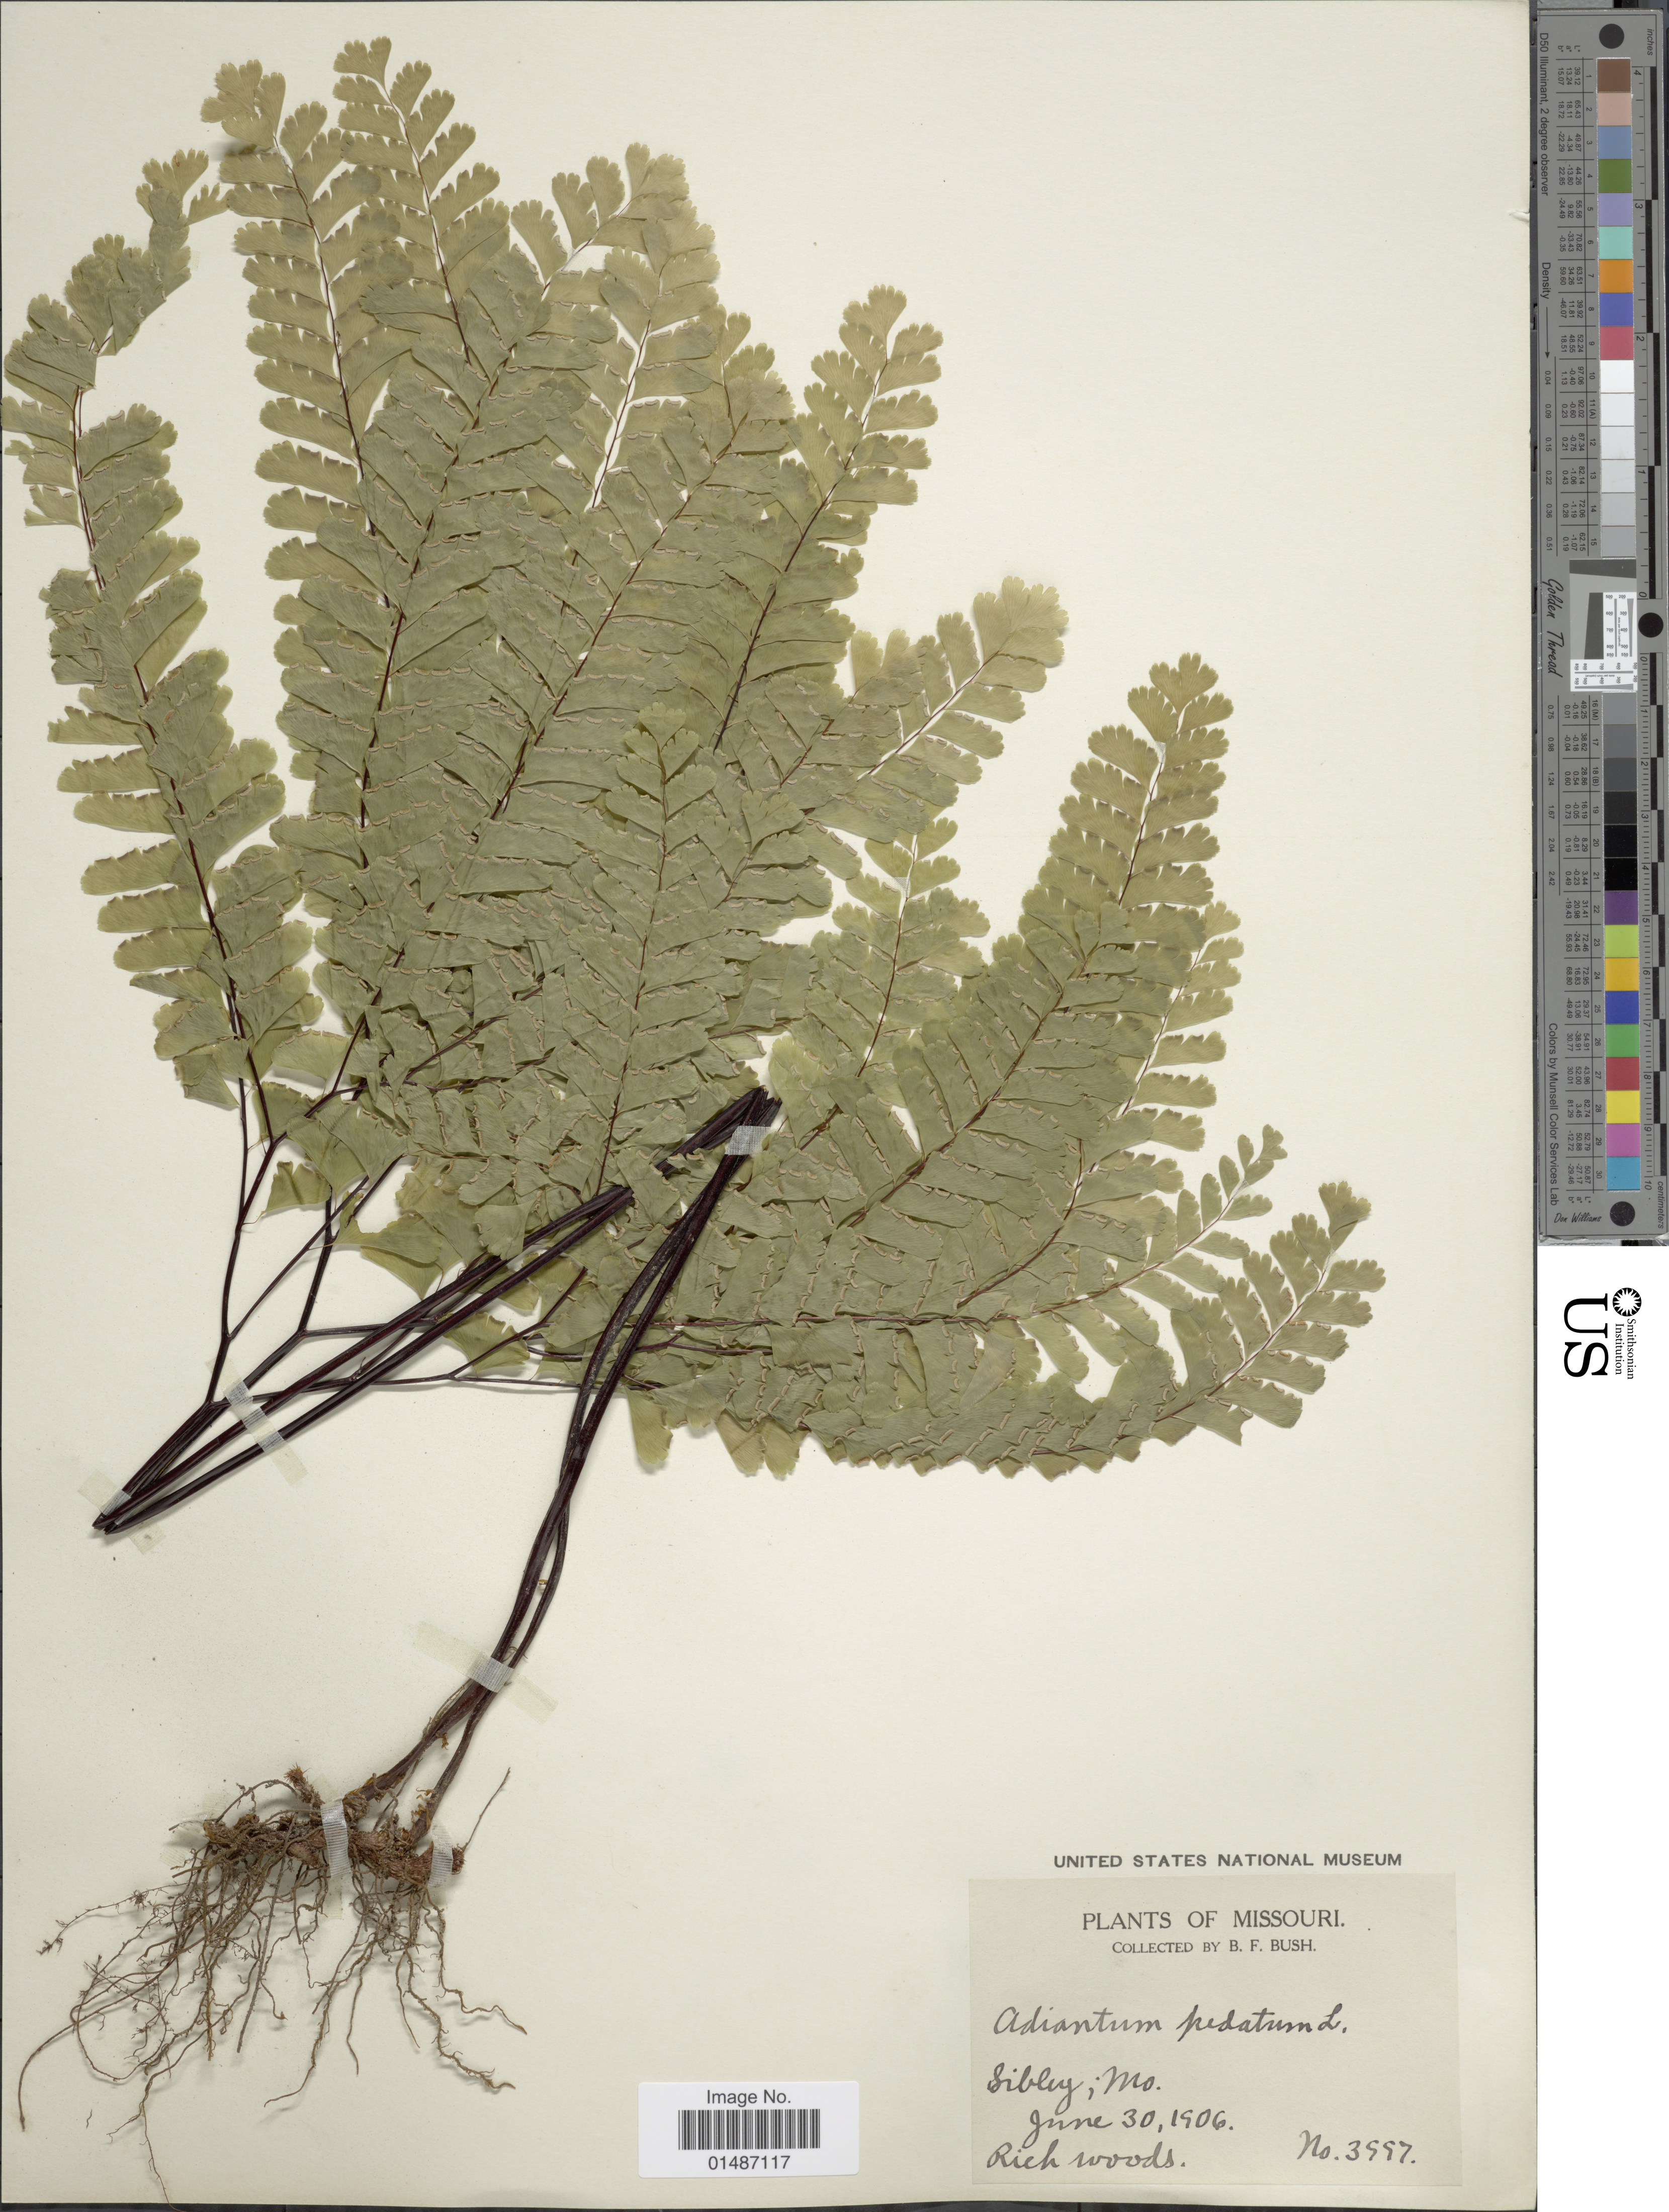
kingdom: Plantae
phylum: Tracheophyta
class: Polypodiopsida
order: Polypodiales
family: Pteridaceae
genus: Adiantum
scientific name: Adiantum pedatum var. pedatum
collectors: B. F. Bush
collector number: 3997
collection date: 1906-06-30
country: United States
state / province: Missouri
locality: Sibley.